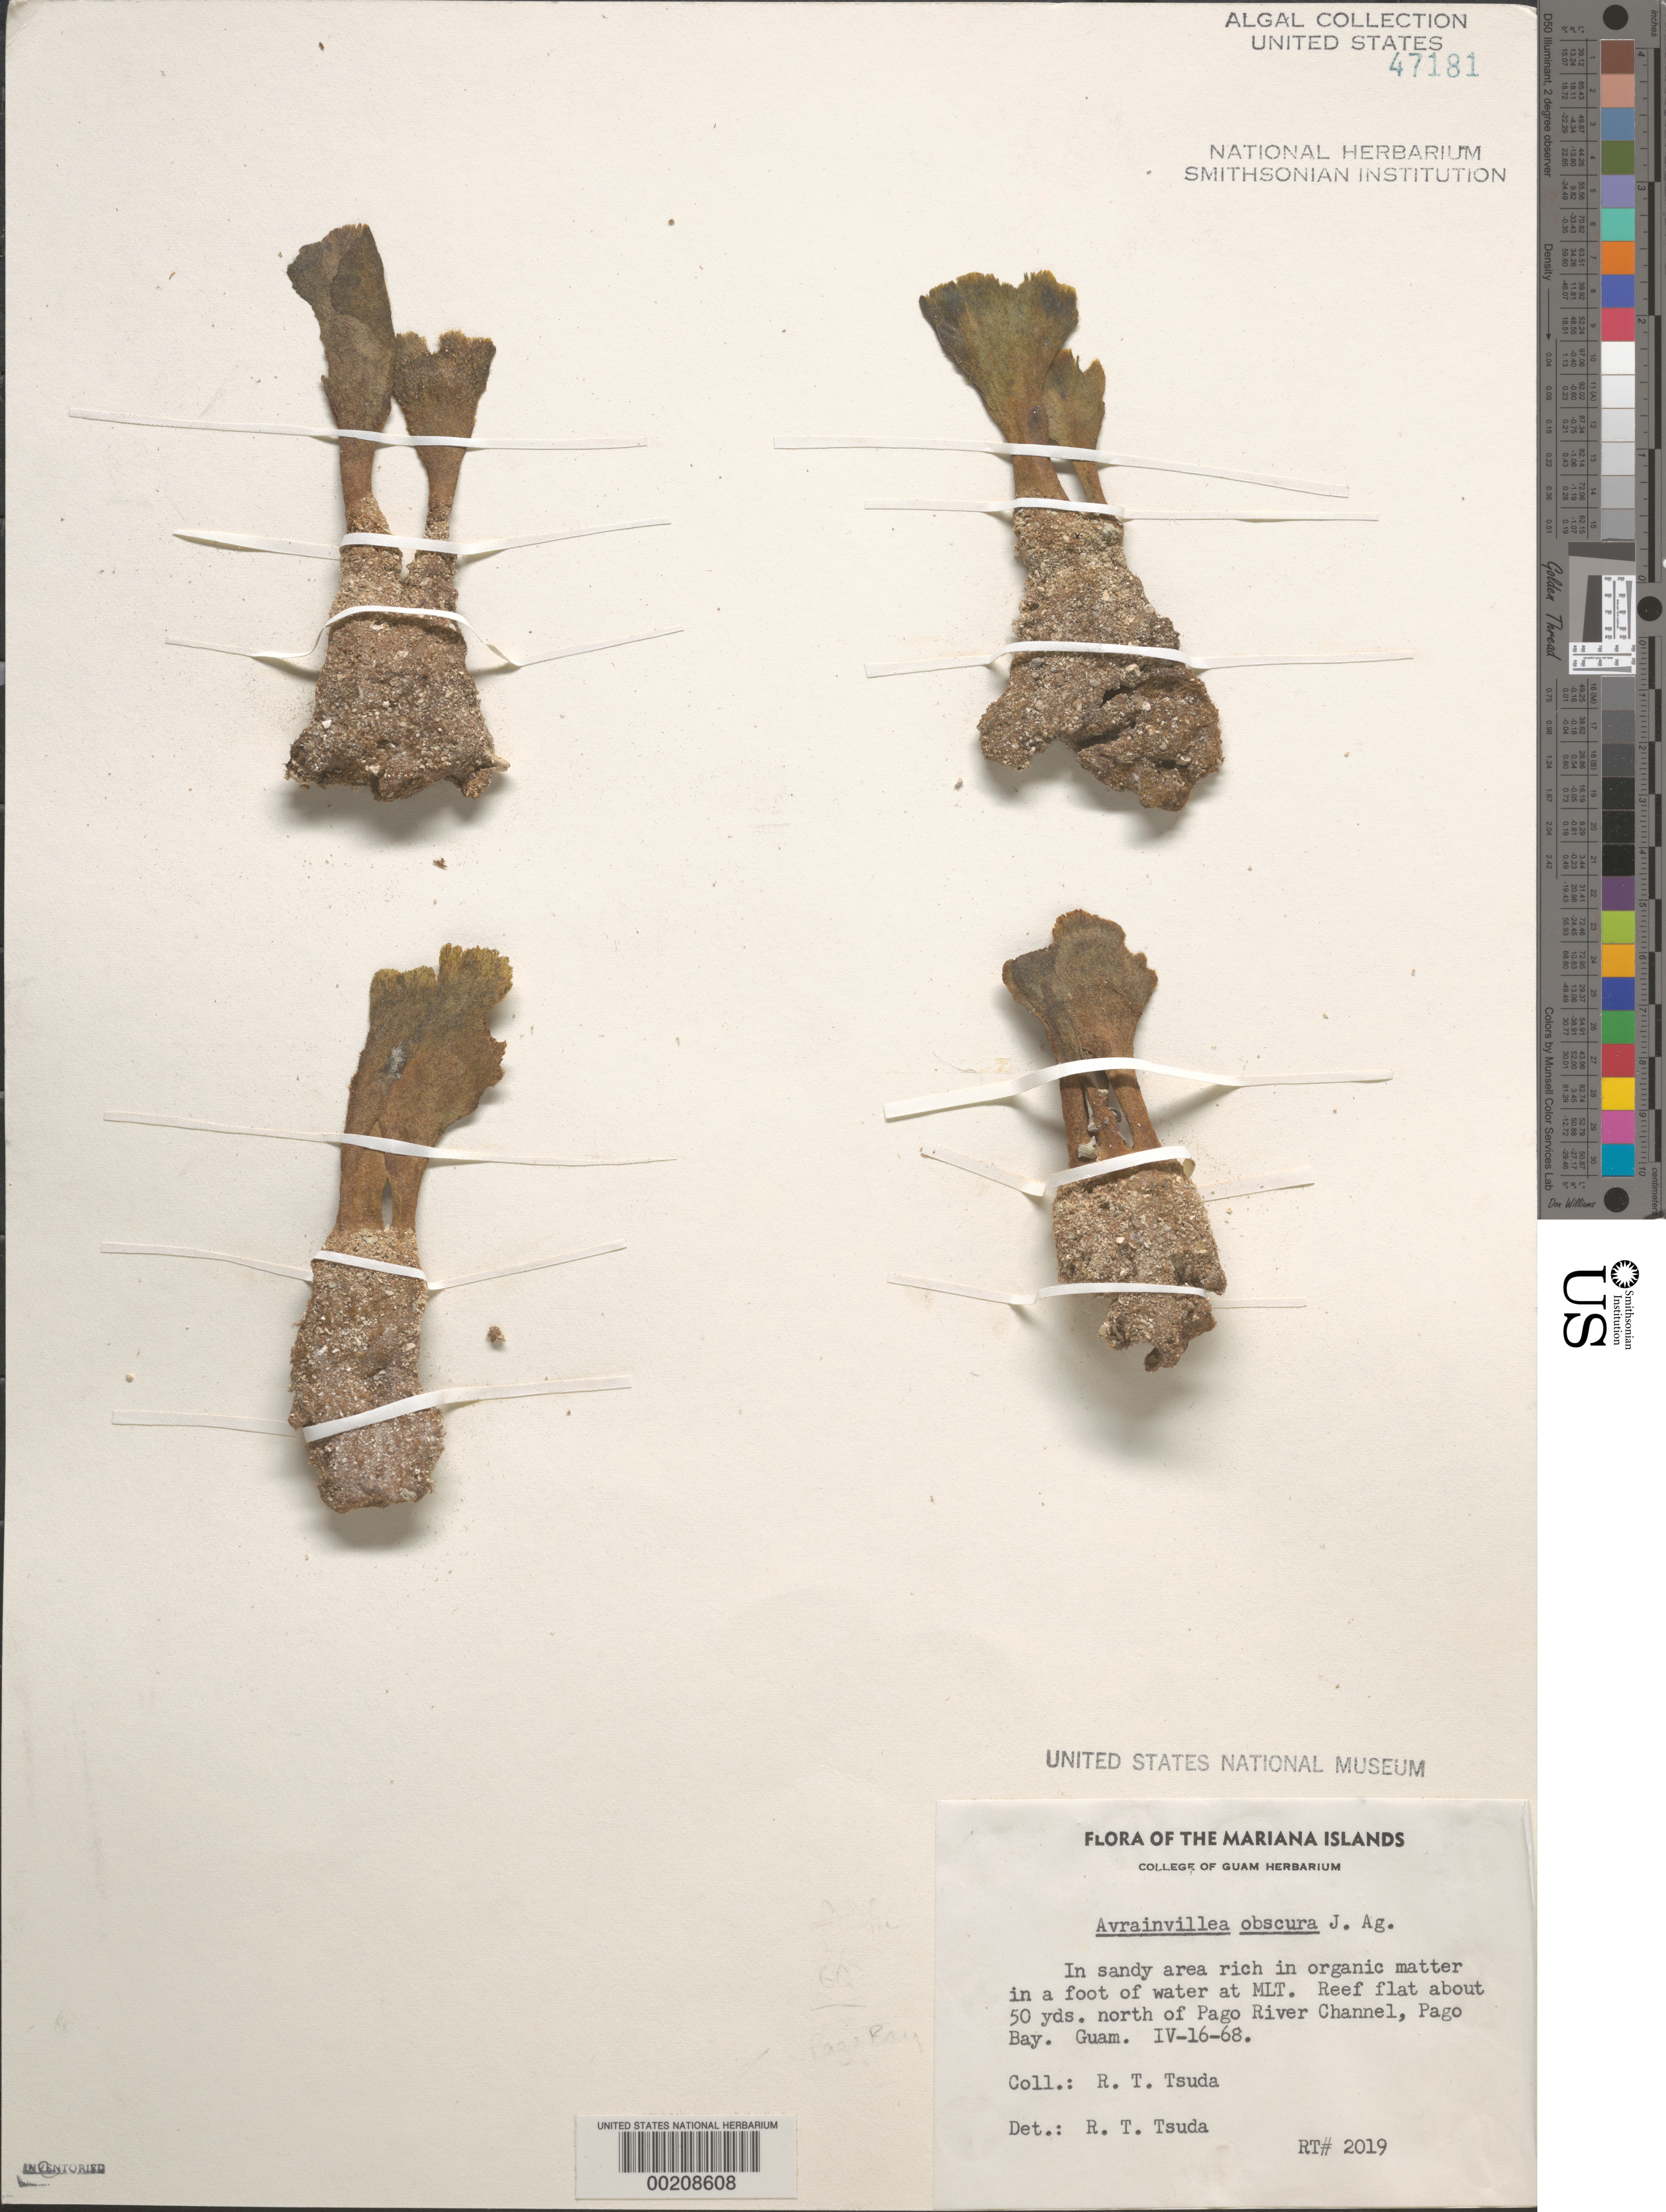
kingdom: Plantae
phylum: Chlorophyta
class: Ulvophyceae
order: Bryopsidales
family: Dichotomosiphonaceae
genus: Avrainvillea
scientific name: Avrainvillea obscura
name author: (C. Agardh) J. Agardh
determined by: Tsuda, R. T.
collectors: R. Tsuda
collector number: Rt 2019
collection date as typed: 16 Apr 1968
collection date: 1968-04-16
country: Guam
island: Guam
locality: Pago Bay north of Pago River channel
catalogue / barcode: US 47181